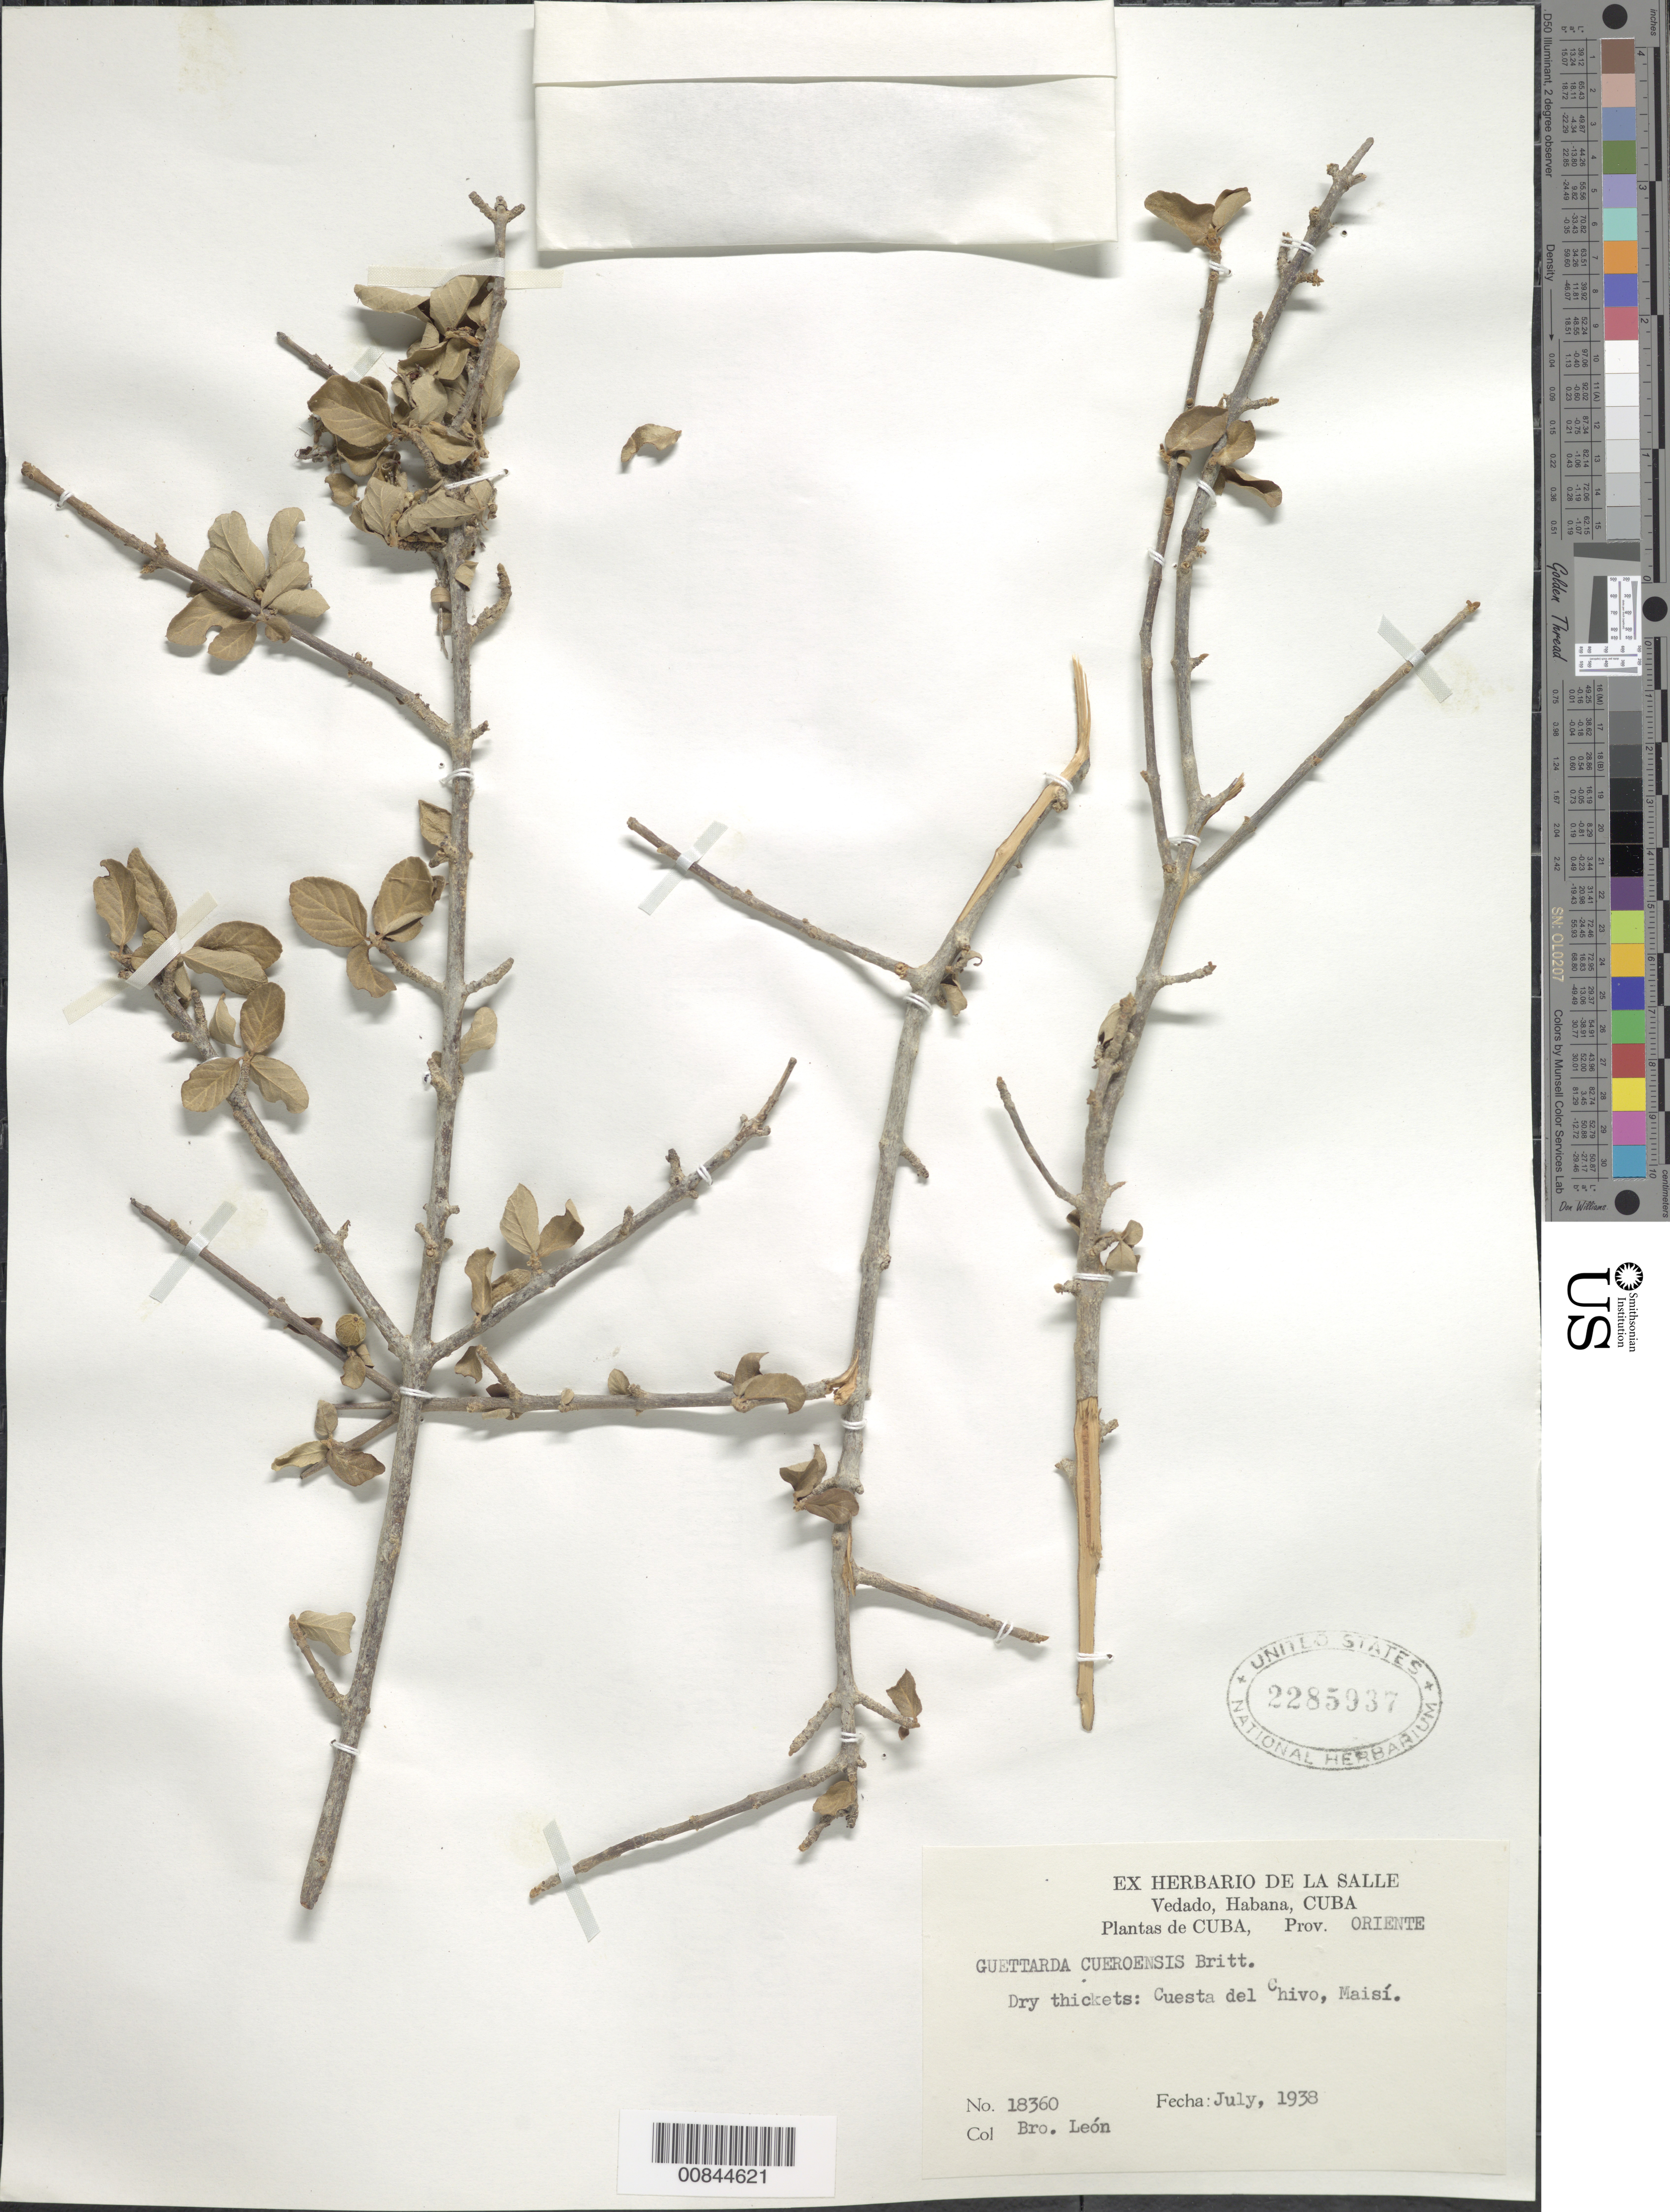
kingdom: Plantae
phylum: Tracheophyta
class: Magnoliopsida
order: Gentianales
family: Rubiaceae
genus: Guettarda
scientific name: Guettarda cueroensis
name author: Britton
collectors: Bro. León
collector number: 18360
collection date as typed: Jul 1938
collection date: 1938-07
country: Cuba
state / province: Oriente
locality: Cuesta del Chivo, Maisí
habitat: Dry thickets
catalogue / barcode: US 2285937